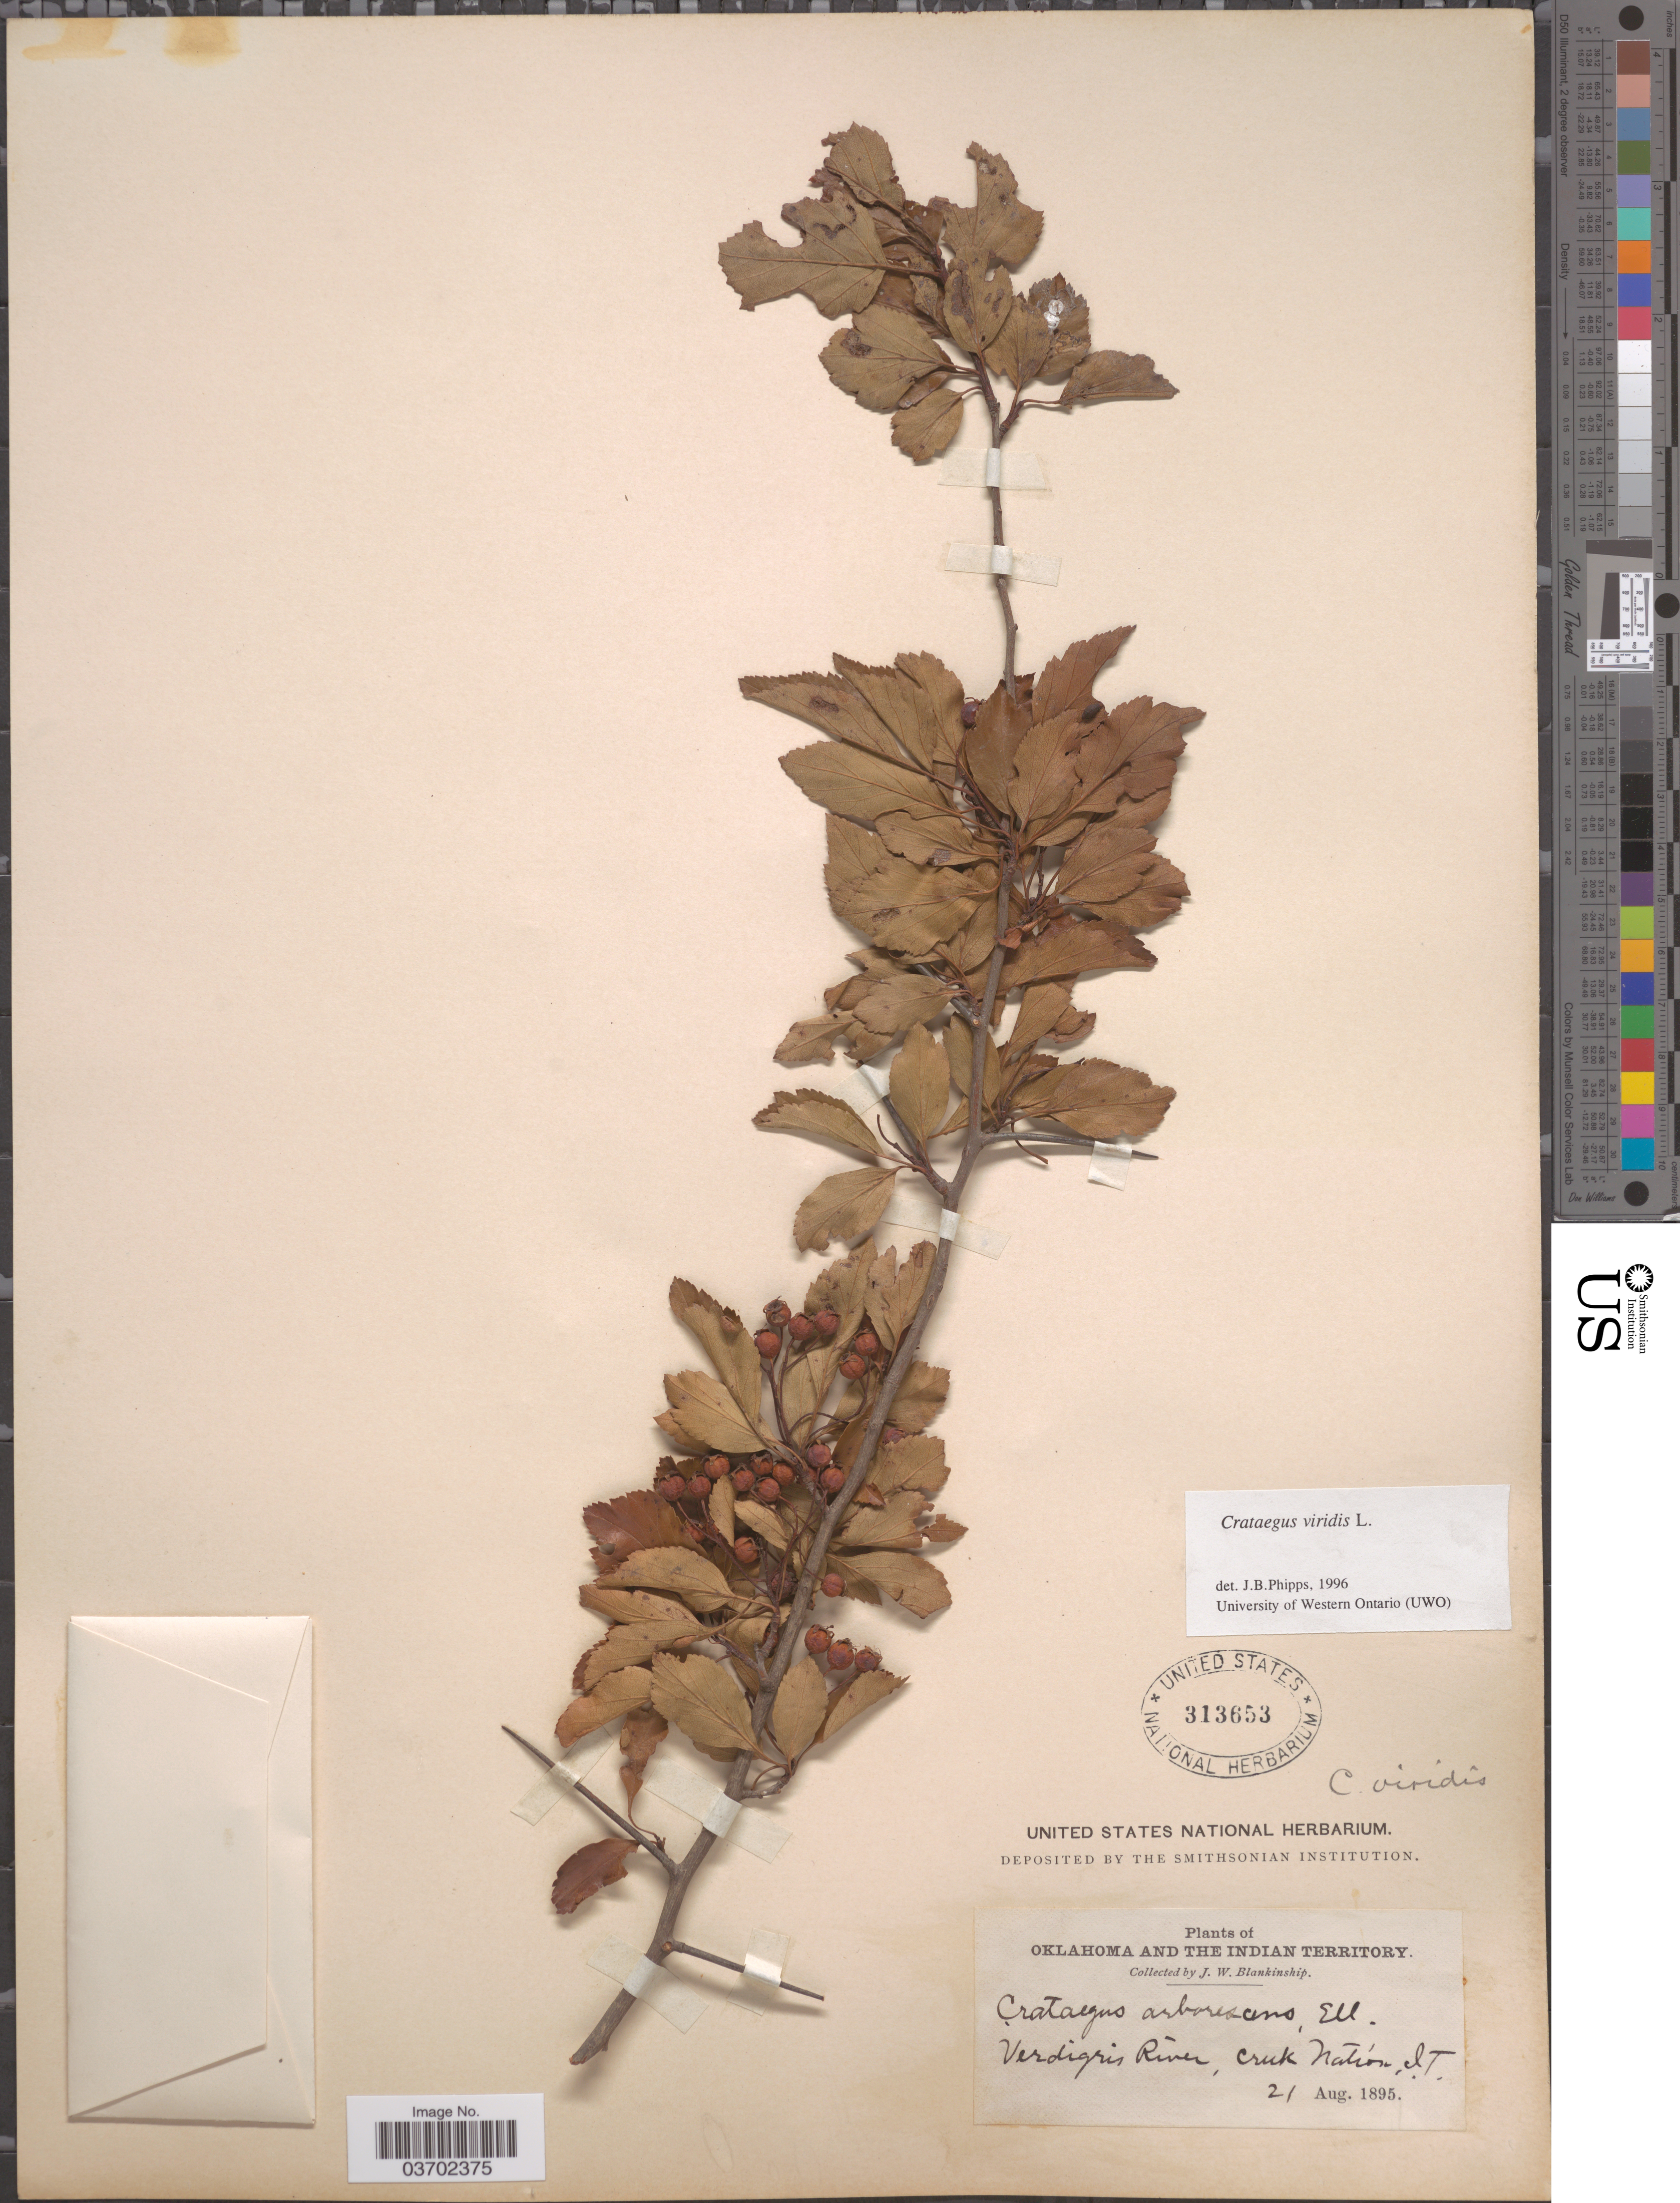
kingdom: Plantae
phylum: Tracheophyta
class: Magnoliopsida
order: Rosales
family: Rosaceae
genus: Crataegus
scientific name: Crataegus viridis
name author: L.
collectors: J. W. Blankinship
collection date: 1895-08-21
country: United States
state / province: Oklahoma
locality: The Indian Territory. Verdigris River, Creek Nation.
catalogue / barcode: US 313653